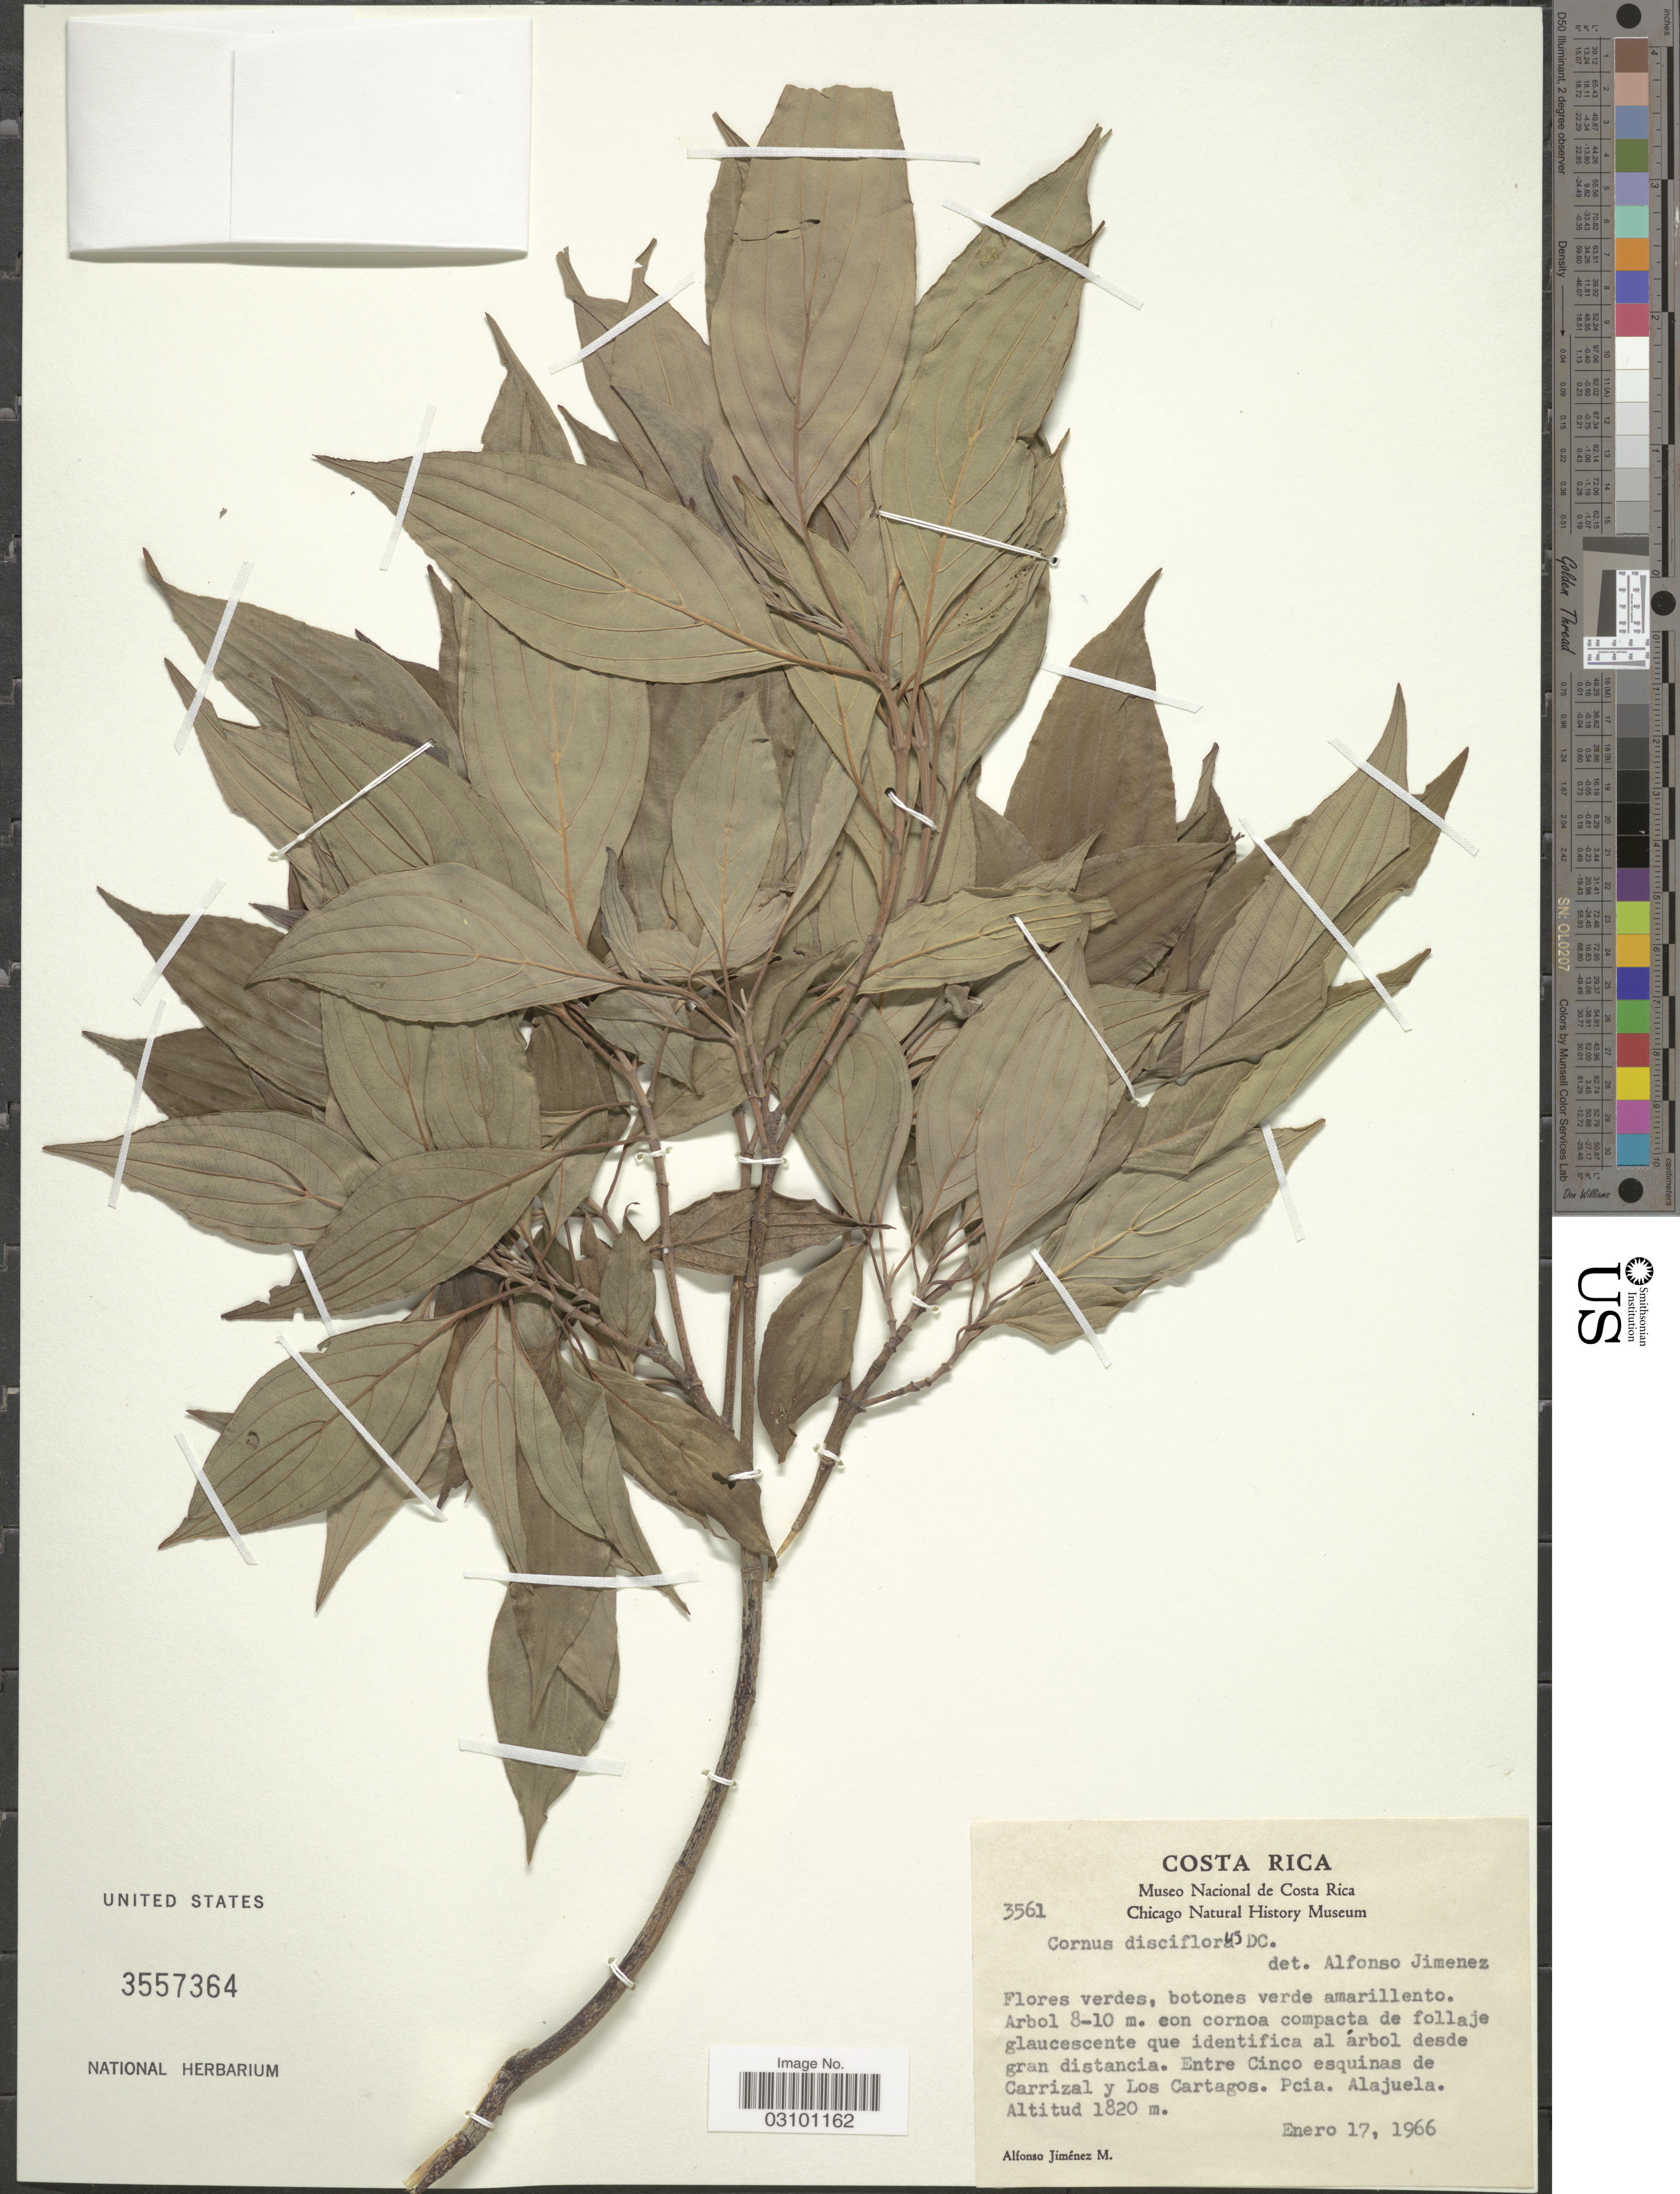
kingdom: Plantae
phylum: Tracheophyta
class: Magnoliopsida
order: Cornales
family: Cornaceae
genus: Cornus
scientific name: Cornus disciflora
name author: Moc. & Sessé ex DC.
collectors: A. Jimenez M.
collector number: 3561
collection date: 1966-01-17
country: Costa Rica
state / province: Alajuela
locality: Entre Cinco esquinas de Carrizal y Los Cartagos. Pcia. Alajuela.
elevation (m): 1820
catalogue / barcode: US 3557364